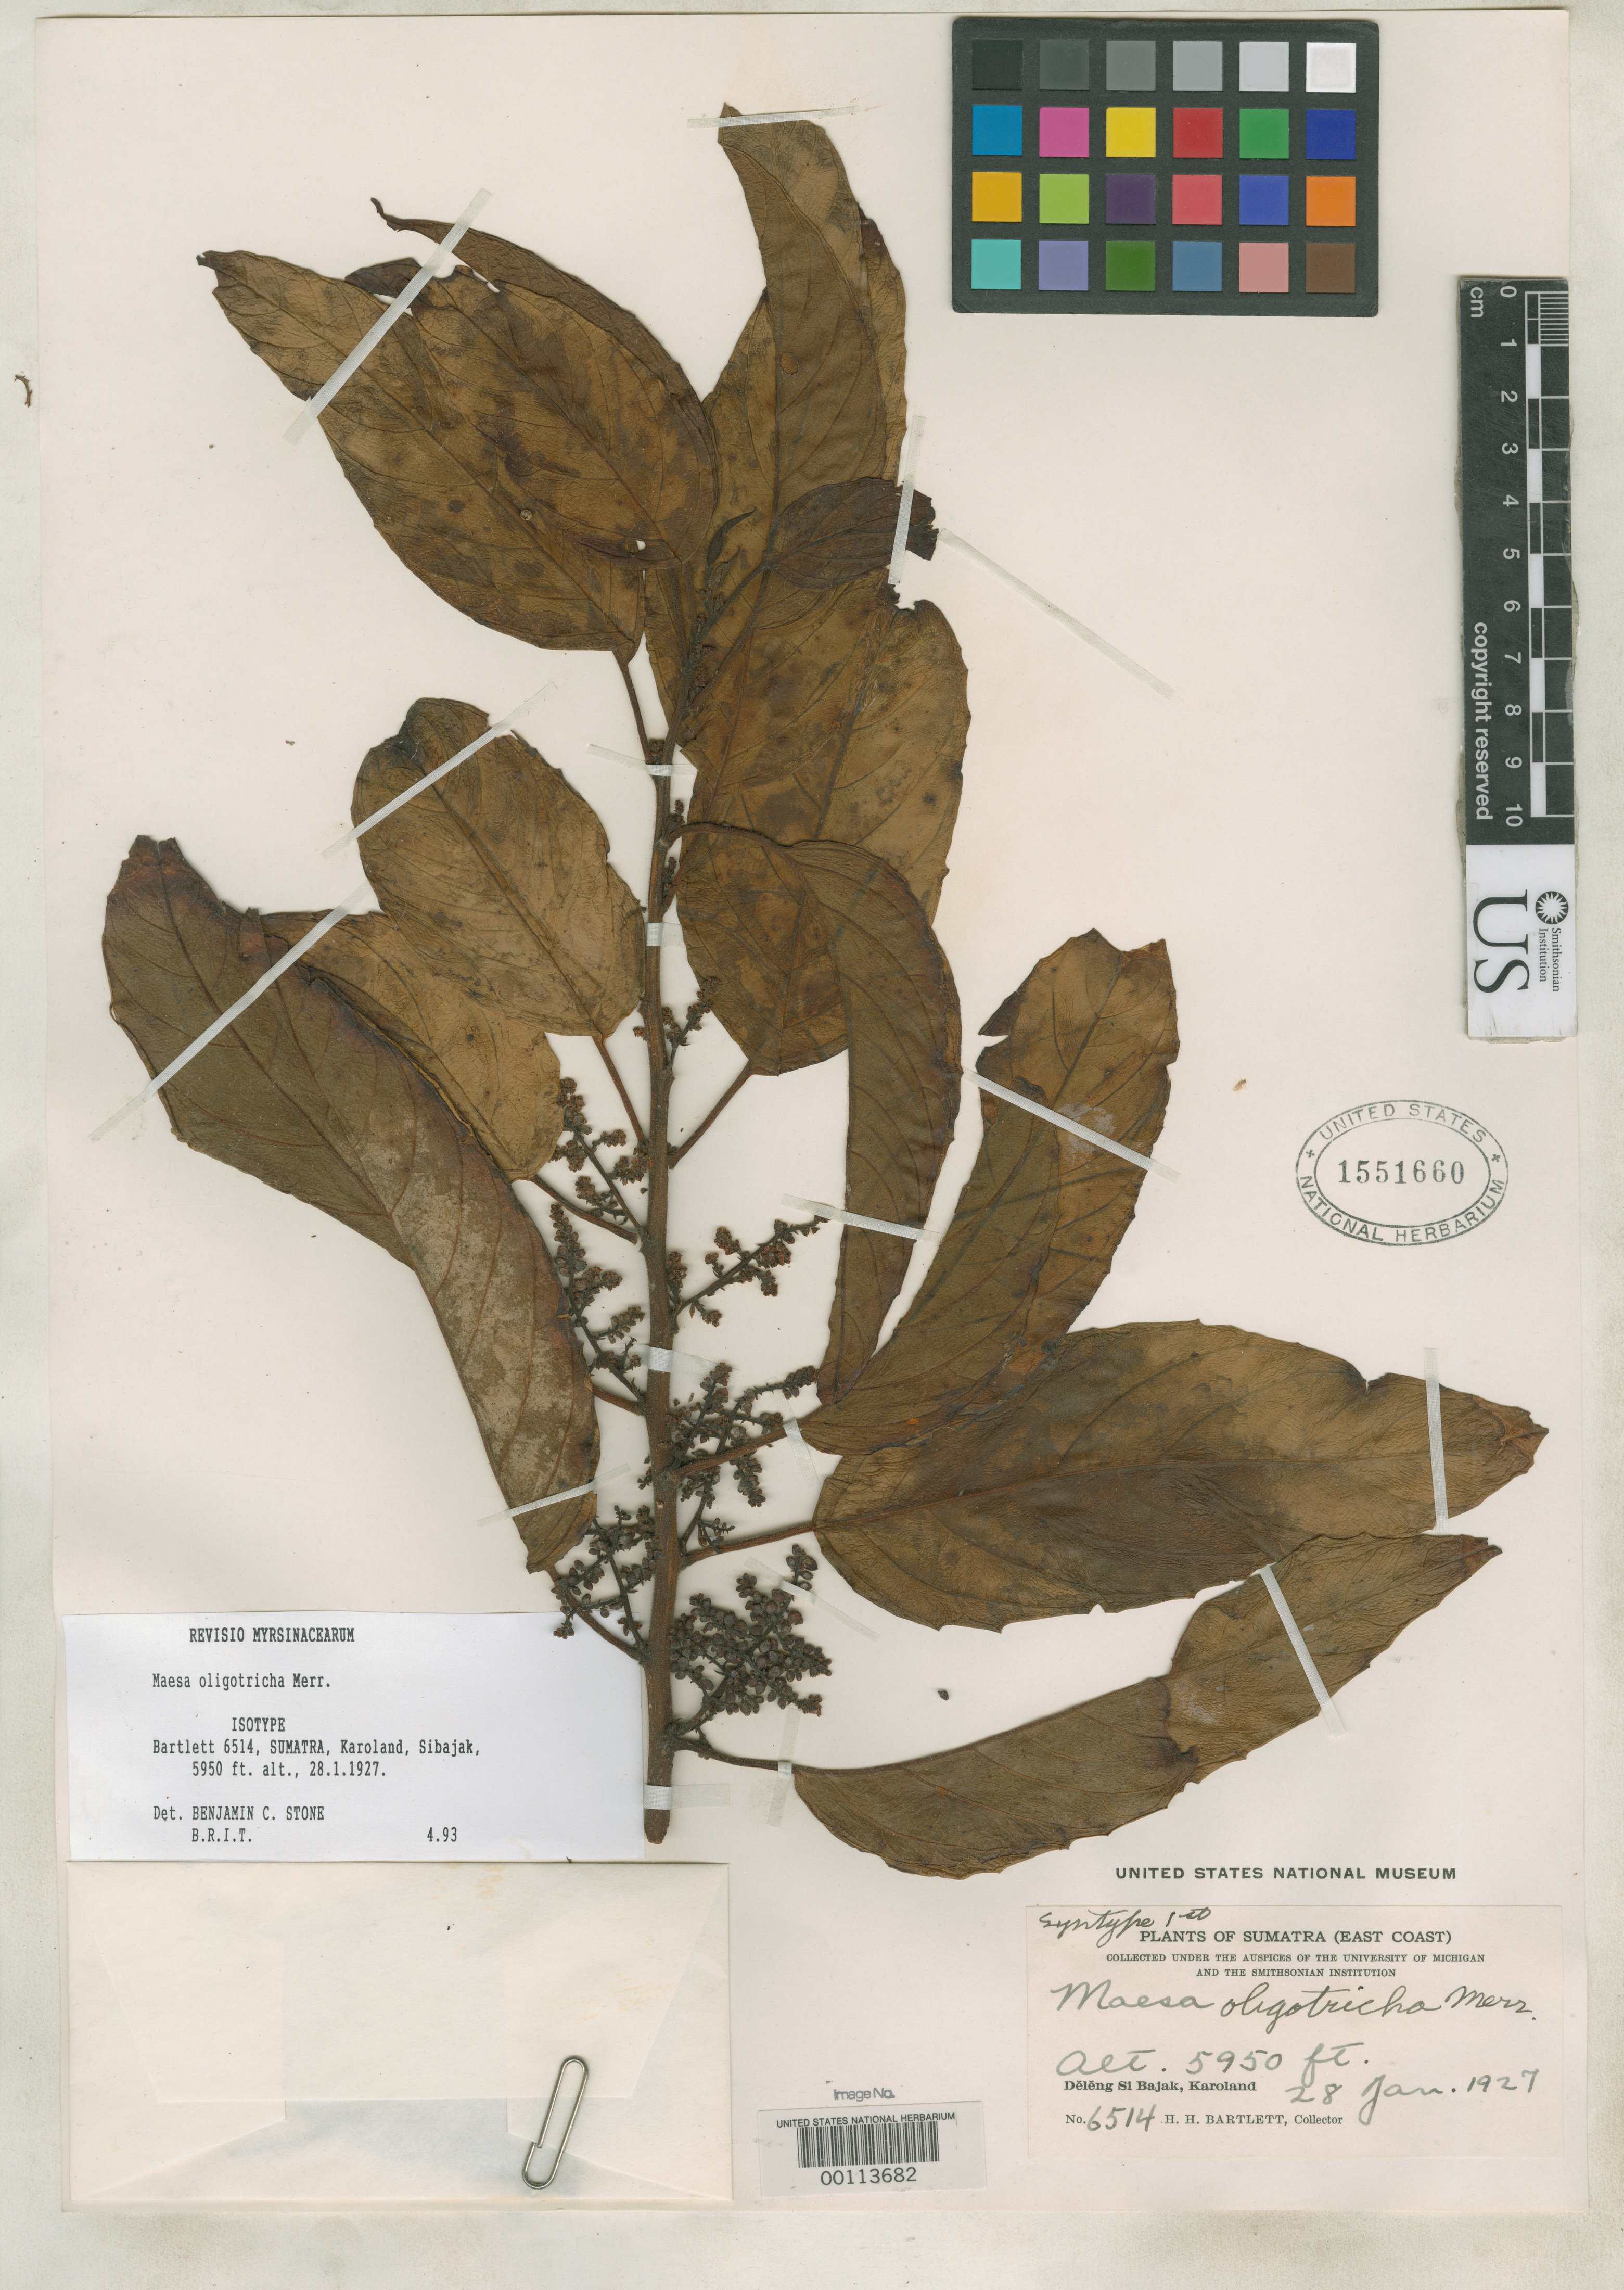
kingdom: Plantae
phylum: Tracheophyta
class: Magnoliopsida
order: Ericales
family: Primulaceae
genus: Maesa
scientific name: Maesa oligotricha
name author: Merr.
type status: Isosyntype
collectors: H. H. Bartlett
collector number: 6514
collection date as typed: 28 Jan 1927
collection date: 1927-01-28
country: Indonesia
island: Sumatra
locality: Deleng Si Bajak, Karoland.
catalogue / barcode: US 1551660